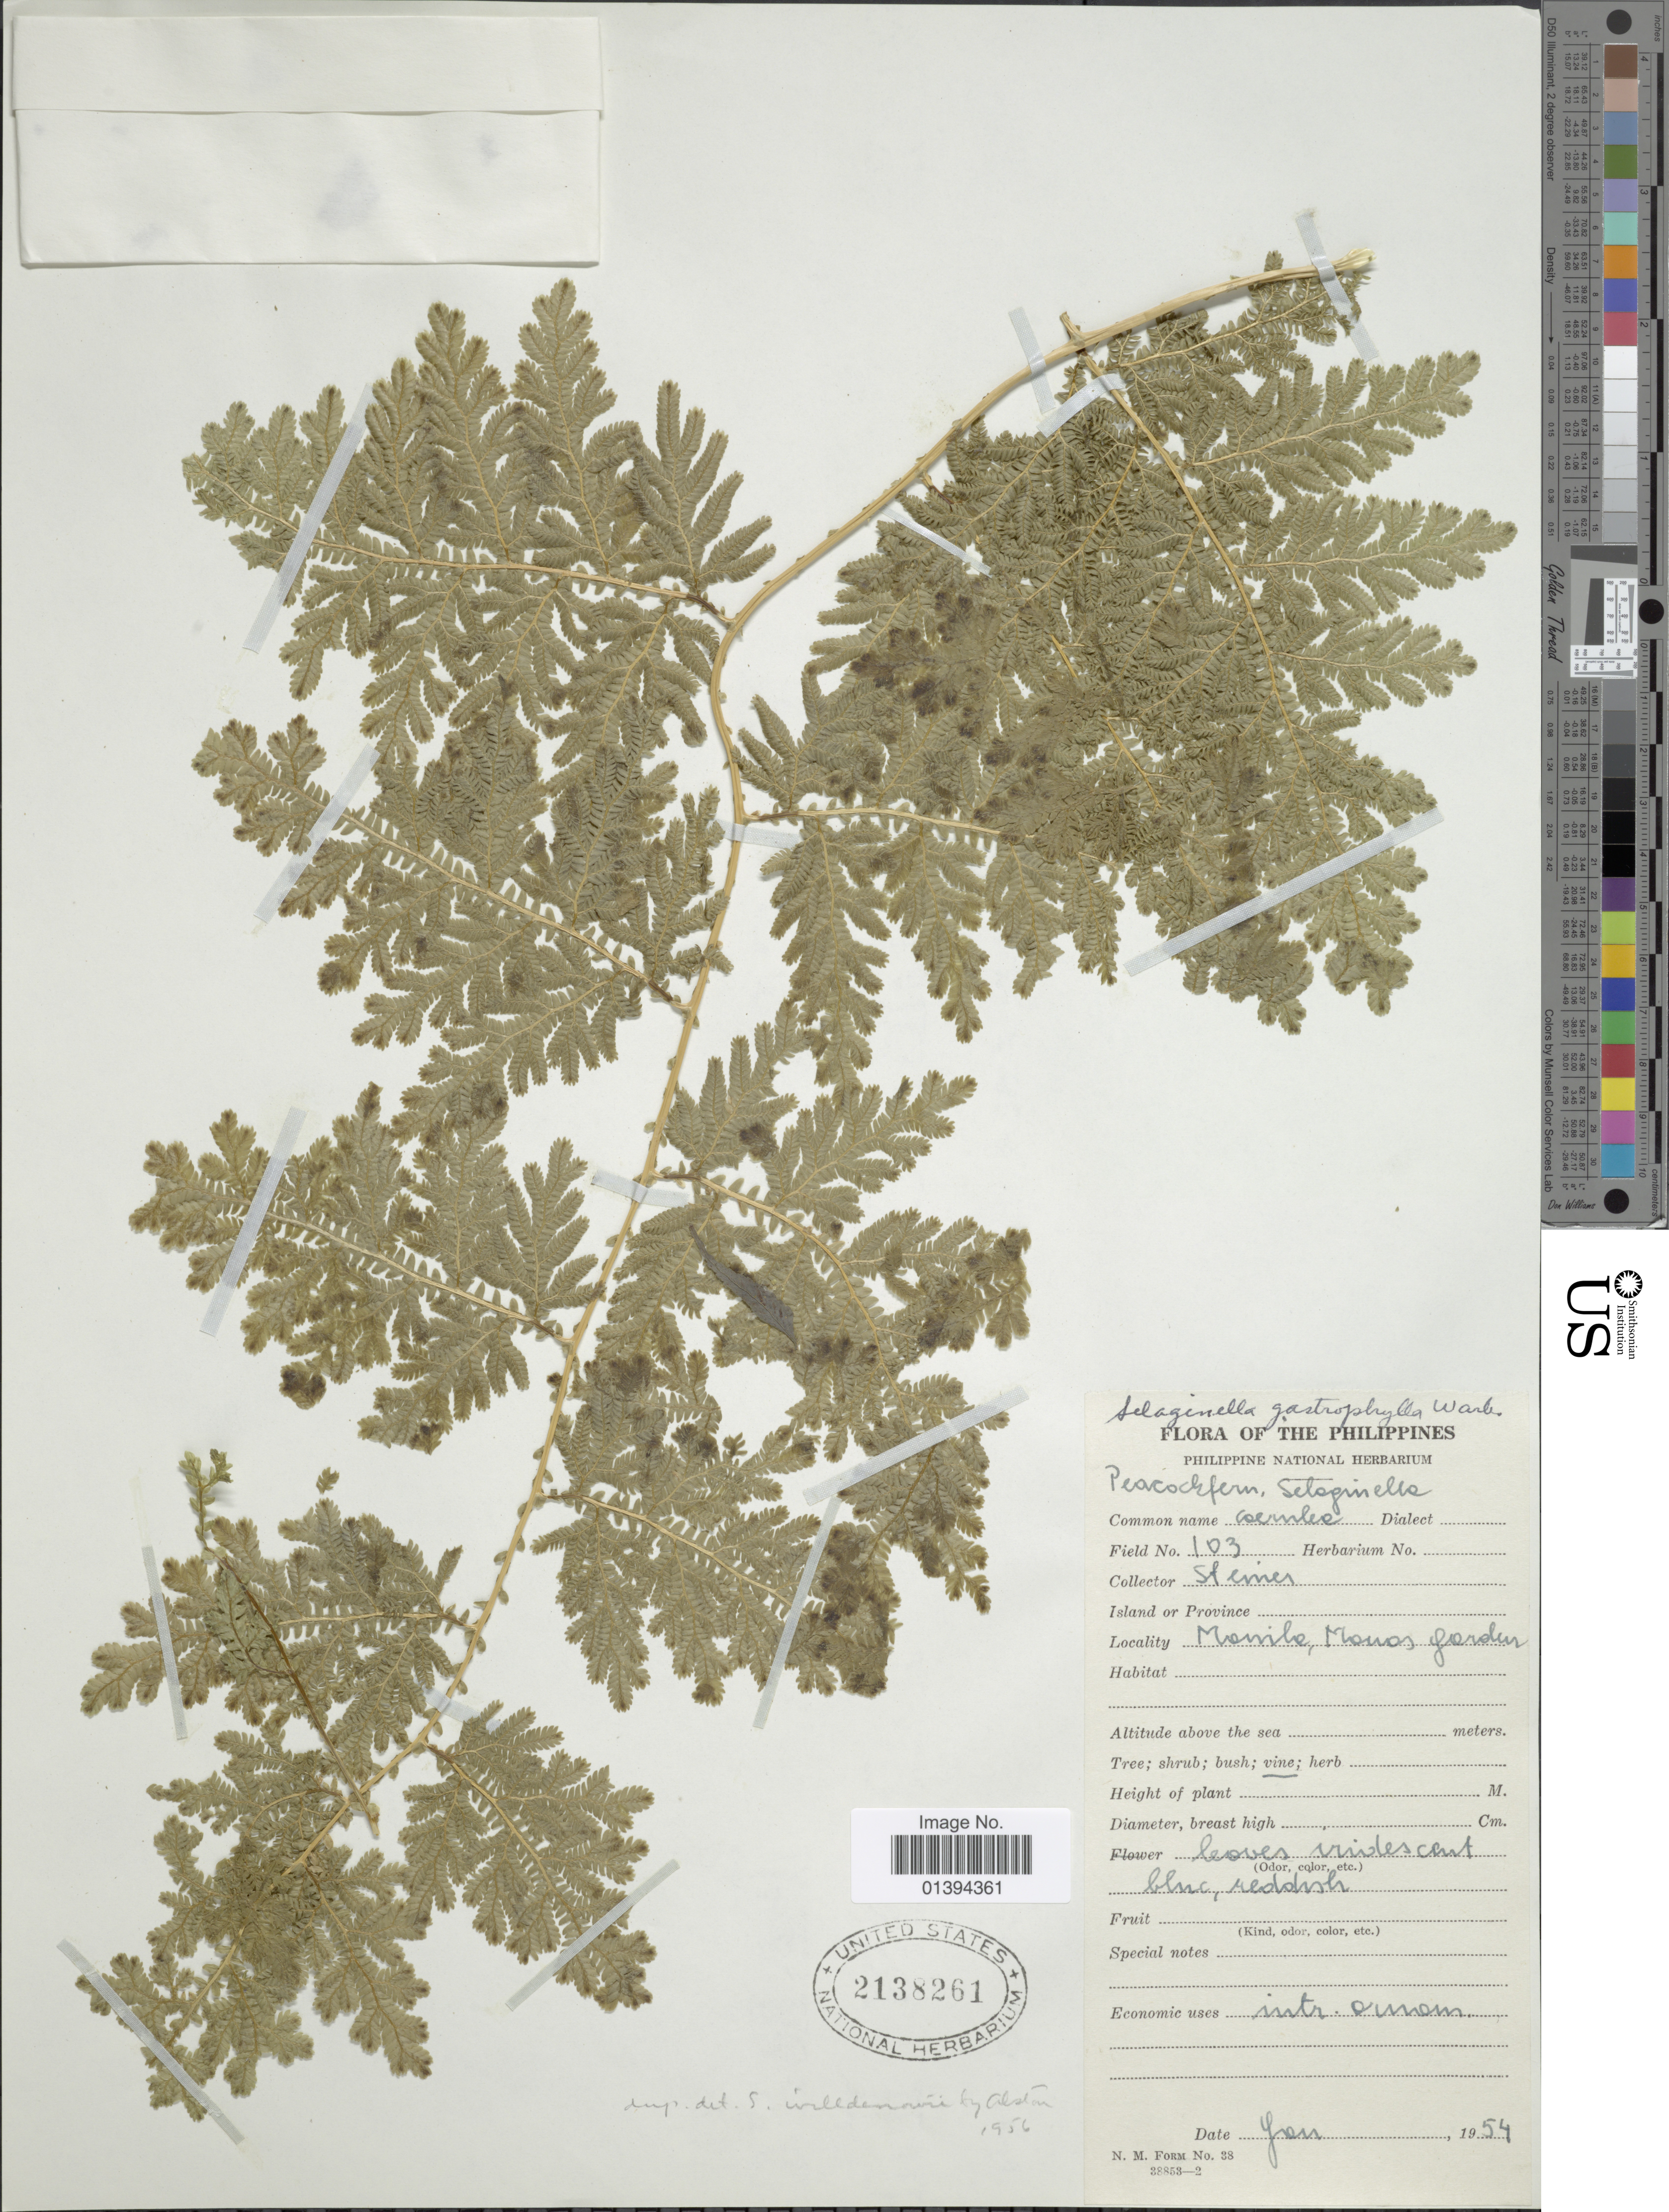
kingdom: Plantae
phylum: Tracheophyta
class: Lycopodiopsida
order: Selaginellales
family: Selaginellaceae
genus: Selaginella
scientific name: Selaginella willdenowii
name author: (Desv. ex Poir.) Baker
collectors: Steiner, --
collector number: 103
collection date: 1954-01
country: Philippines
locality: Manila, Monos Garden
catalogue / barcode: US 2138261